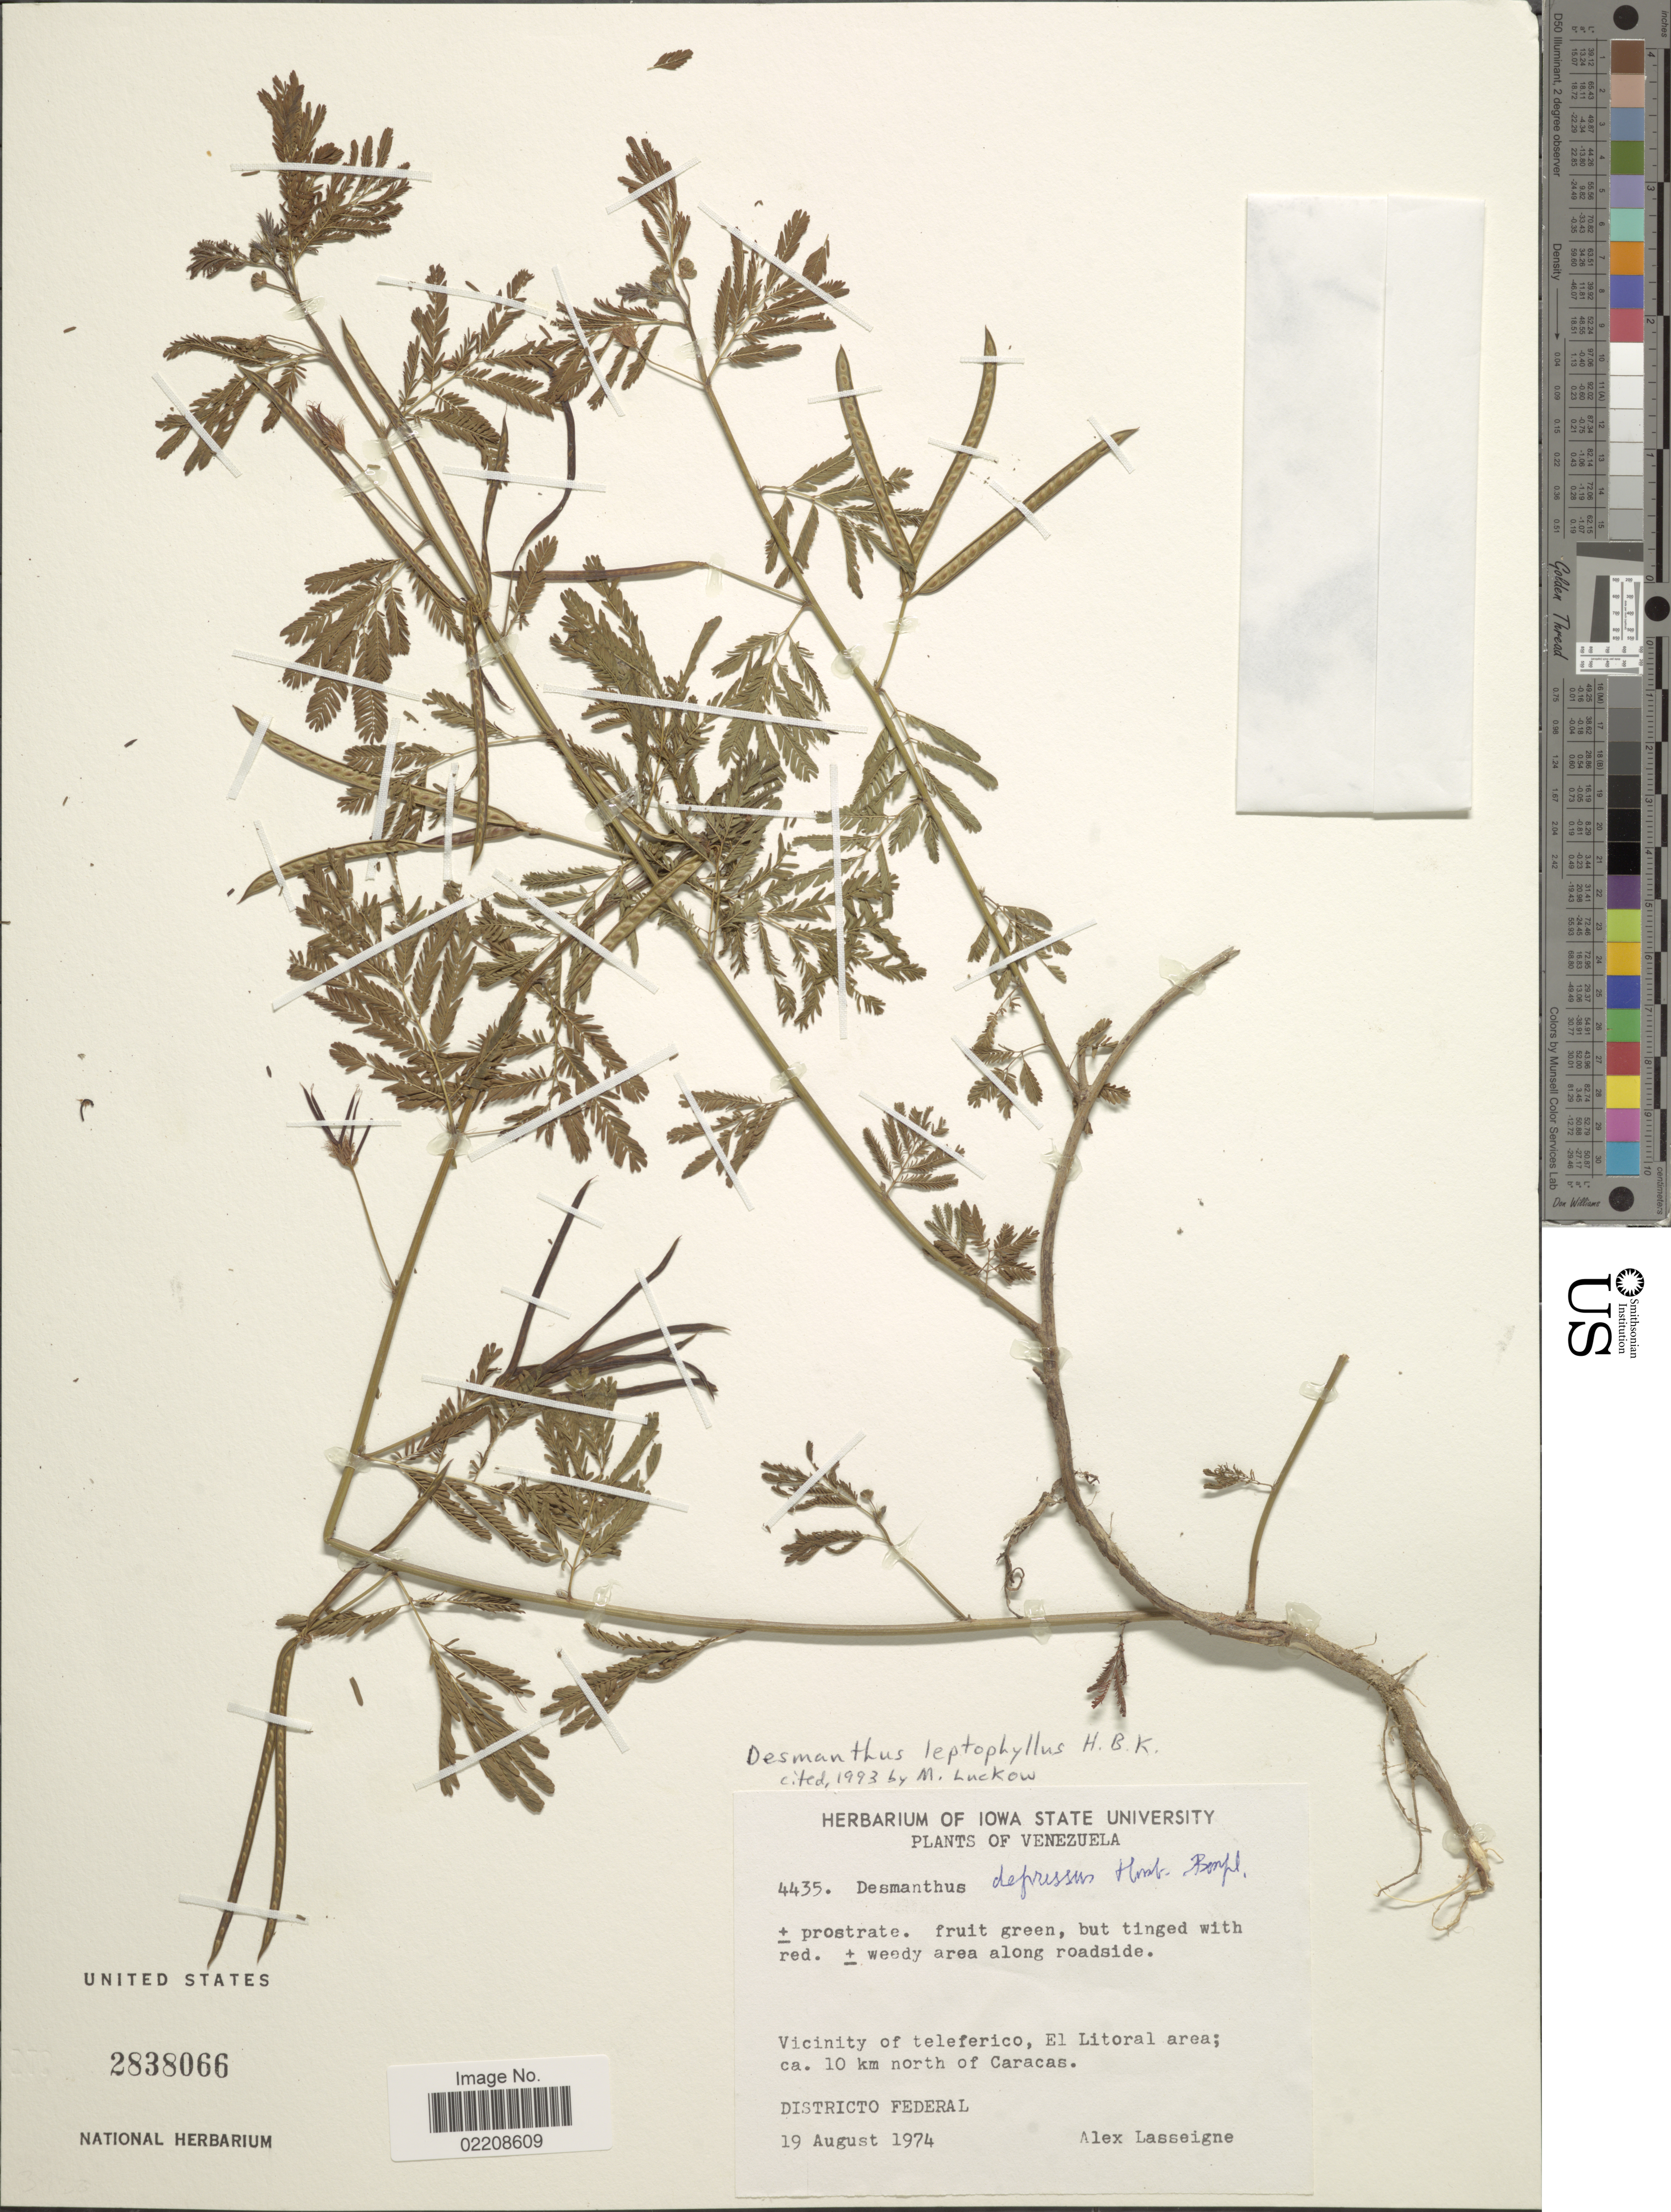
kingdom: Plantae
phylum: Tracheophyta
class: Magnoliopsida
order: Fabales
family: Fabaceae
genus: Desmanthus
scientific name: Desmanthus leptophyllus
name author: Kunth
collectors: A. Lasseigne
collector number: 4435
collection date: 1974-08-19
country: Venezuela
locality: Vicinity of teleferico, El Litoral area; ca. 10 km north of Caracas. Districto Federal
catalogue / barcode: US 2838066